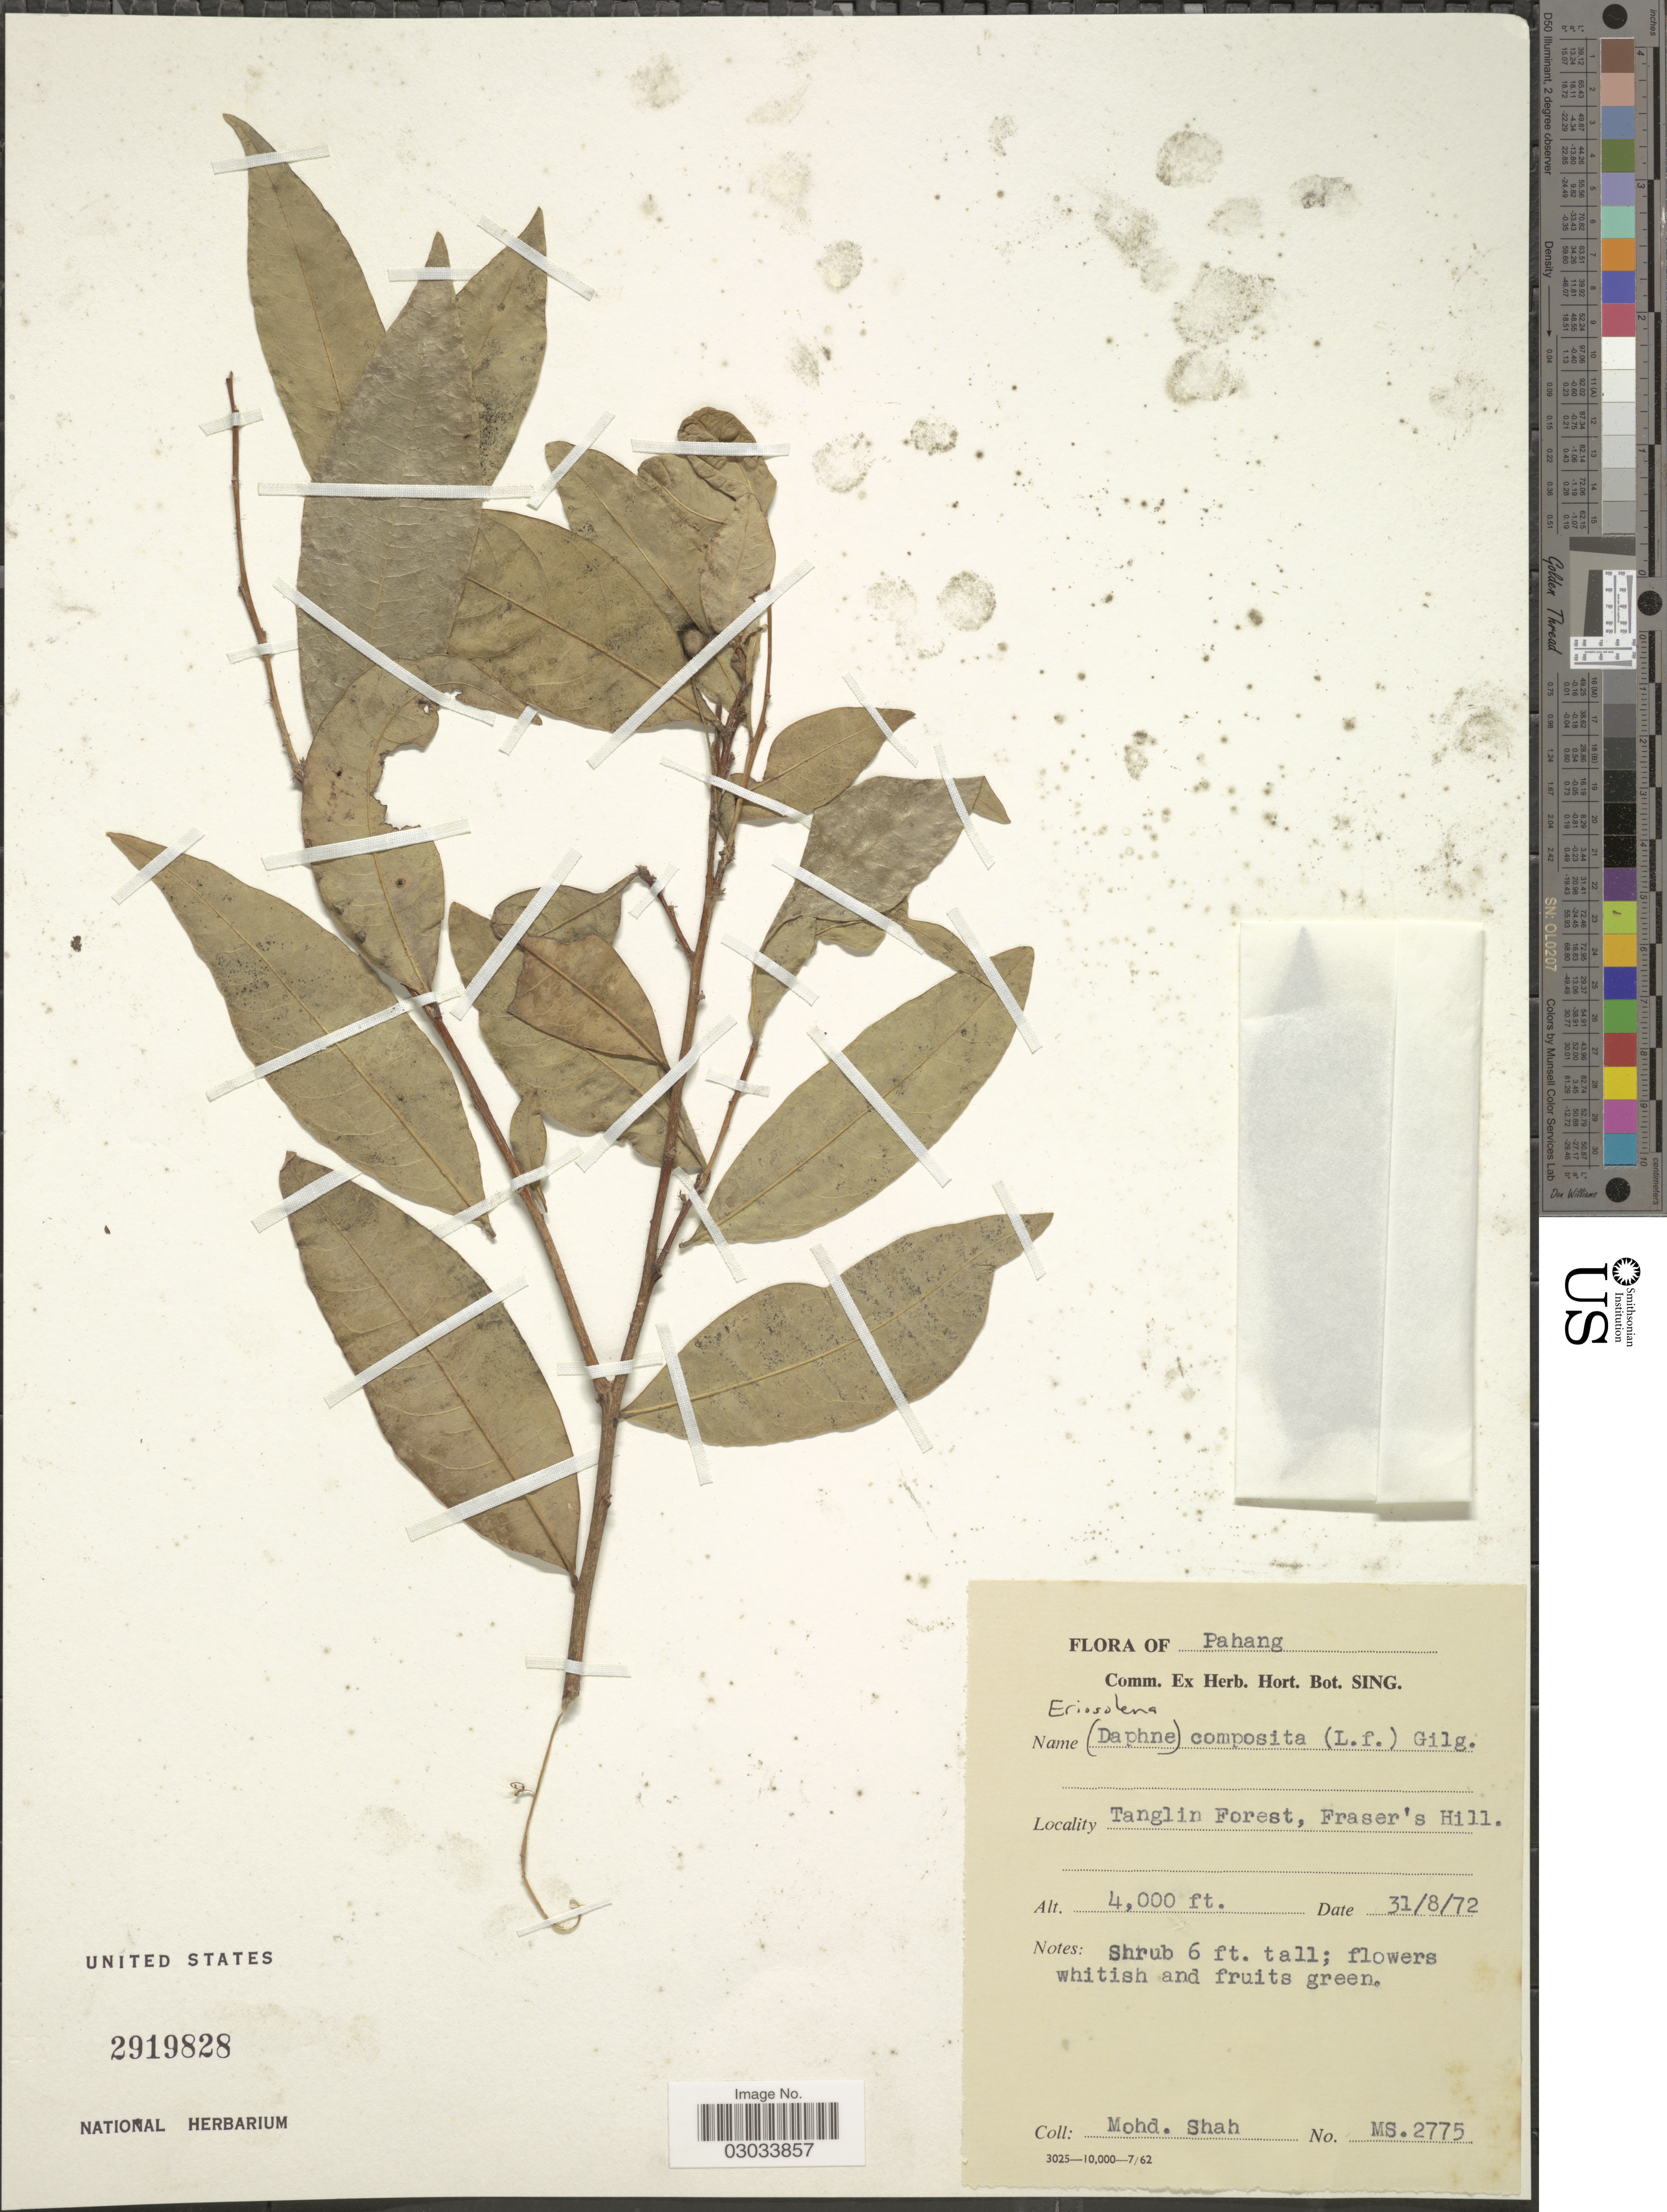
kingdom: Plantae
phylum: Tracheophyta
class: Magnoliopsida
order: Malvales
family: Thymelaeaceae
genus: Daphne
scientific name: Daphne composita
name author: (L. f.) Gilg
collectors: M. Shah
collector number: MS.2775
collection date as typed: Transcribed d/m/y: 31/8/72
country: Malaysia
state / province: Pahang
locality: Tanglin Forest, Fraser's Hill.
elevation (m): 1219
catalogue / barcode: US 2919828